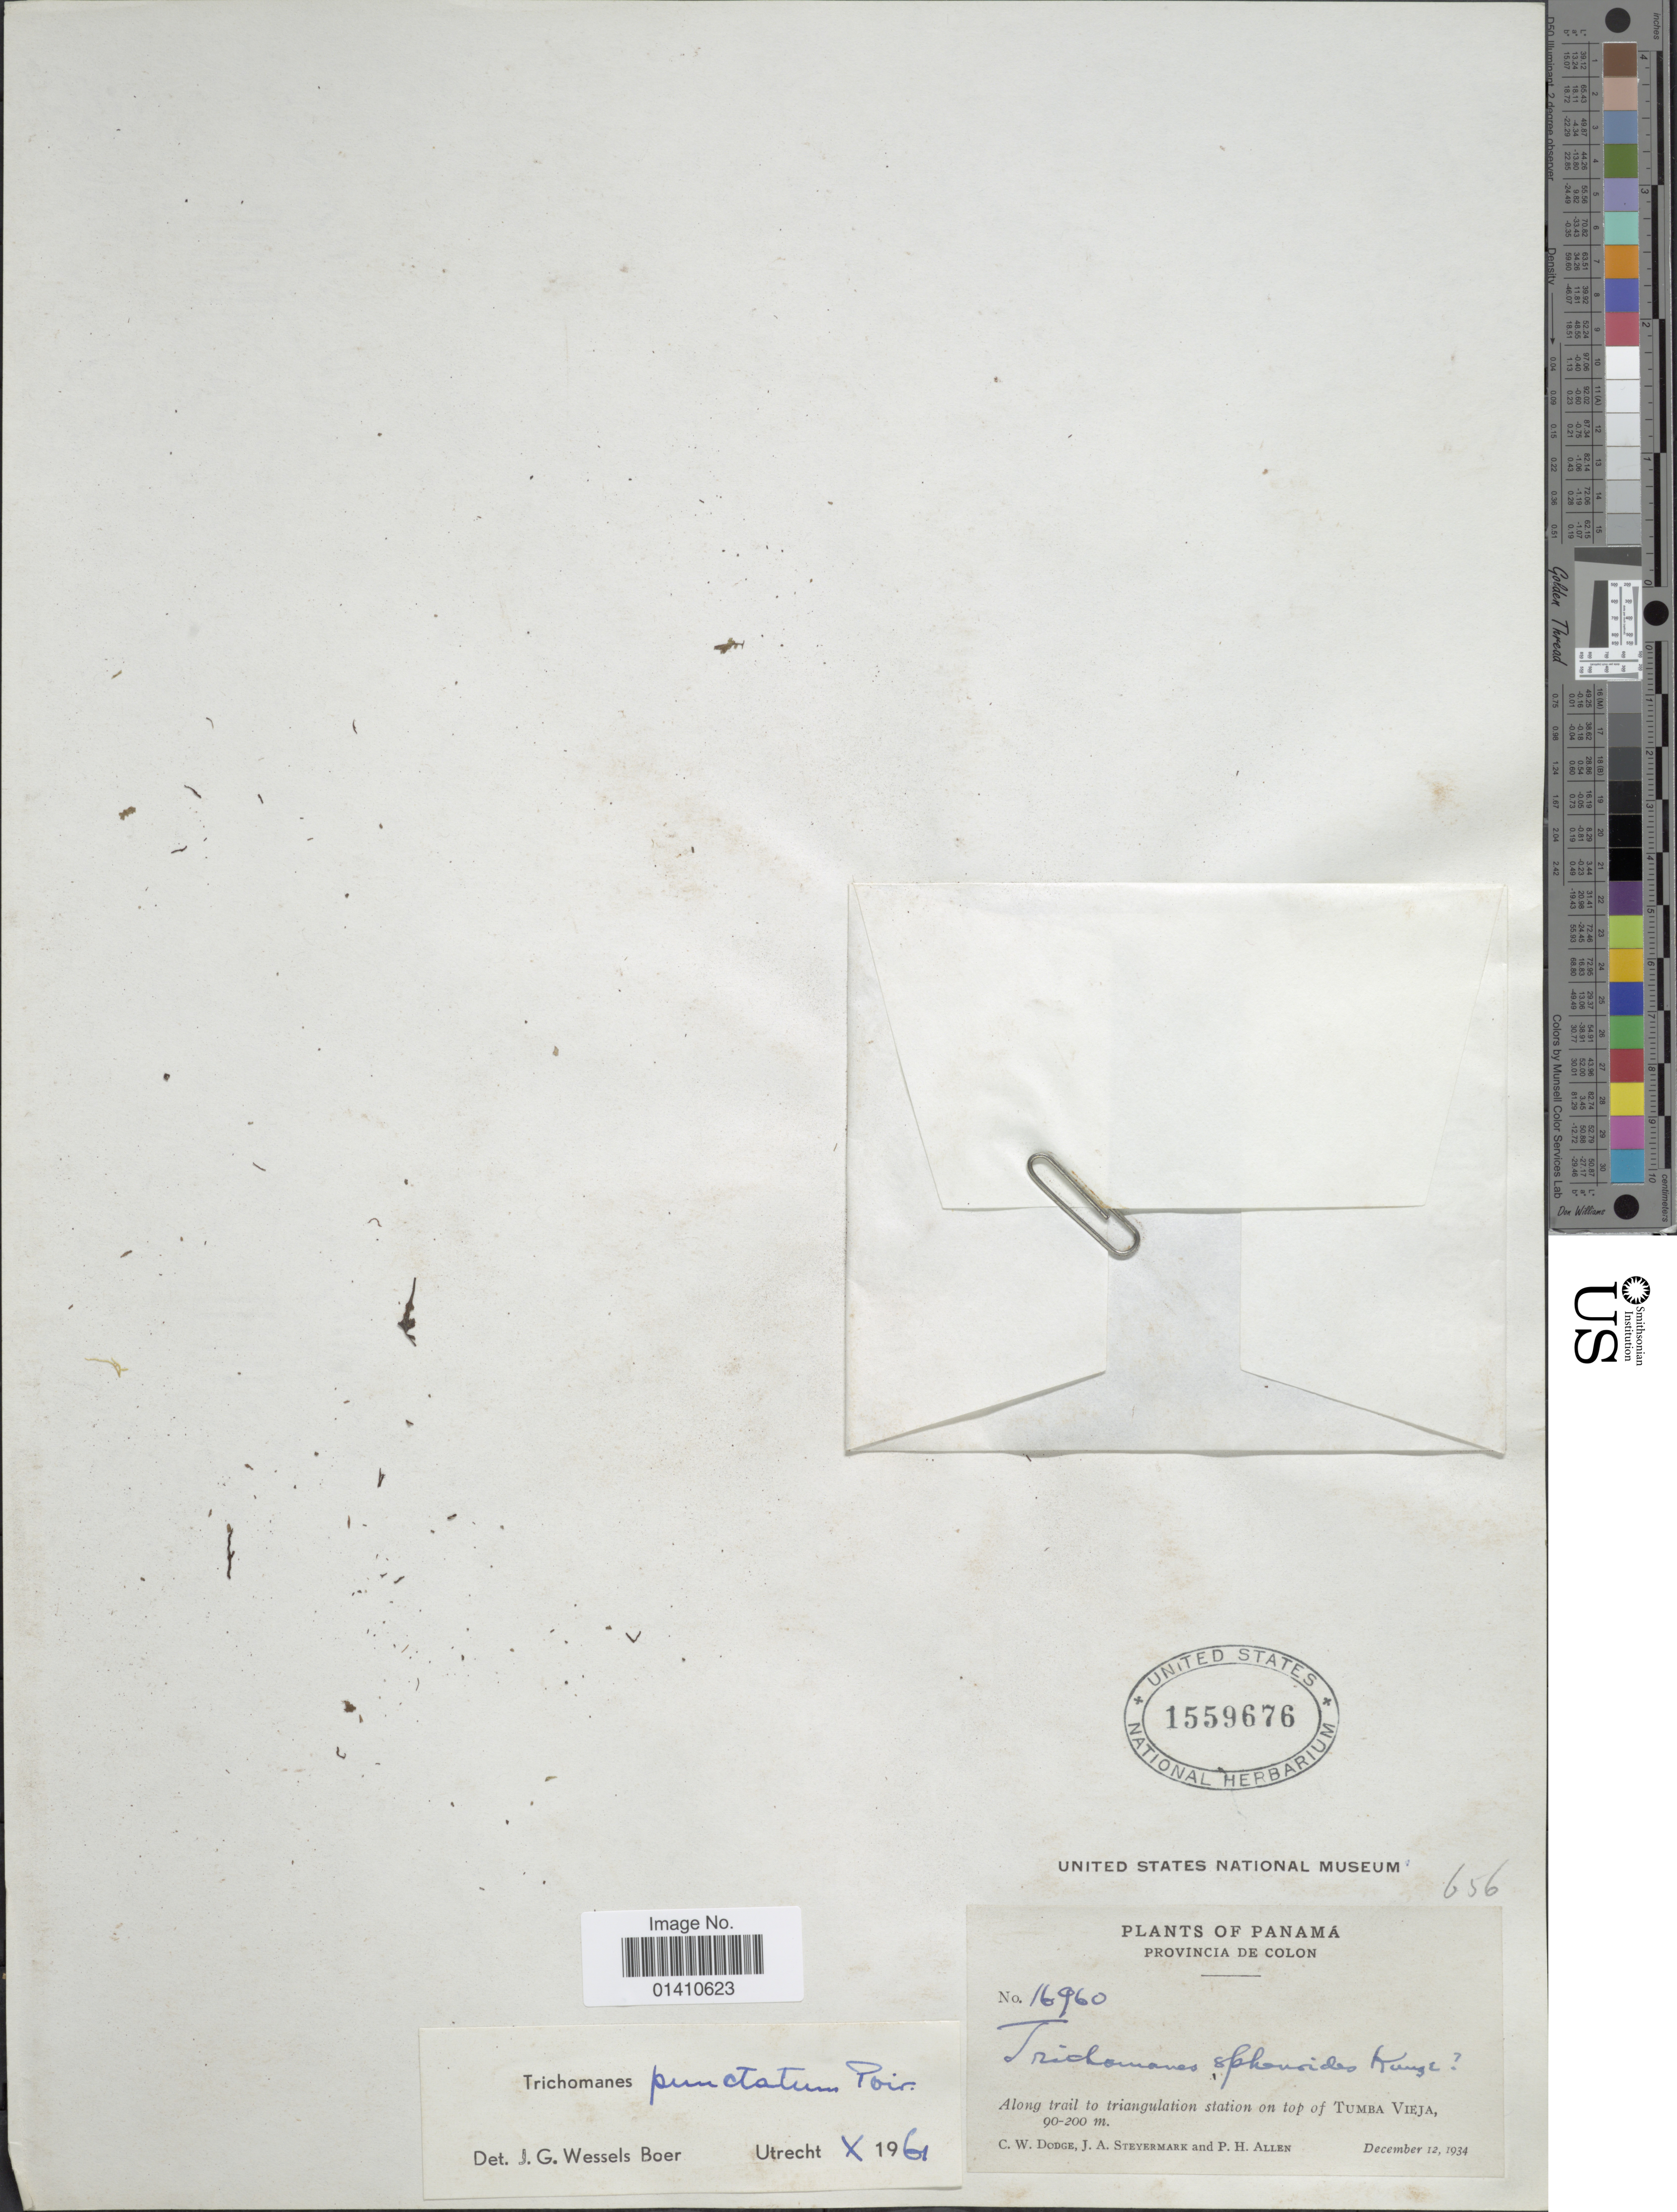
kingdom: Plantae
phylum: Tracheophyta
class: Polypodiopsida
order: Hymenophyllales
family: Hymenophyllaceae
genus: Didymoglossum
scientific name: Didymoglossum punctatum subsp. spheroides (Kunze) comb. nov., ined 2015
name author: (Kunze)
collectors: C. Dodge, J. Steyermark & P. H. Allen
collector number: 16960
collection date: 1934-12-12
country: Panama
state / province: Colón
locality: Provincia de Colon, Along trail to traingulation station on top of Tumba Vieja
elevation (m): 90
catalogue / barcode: US 1559676